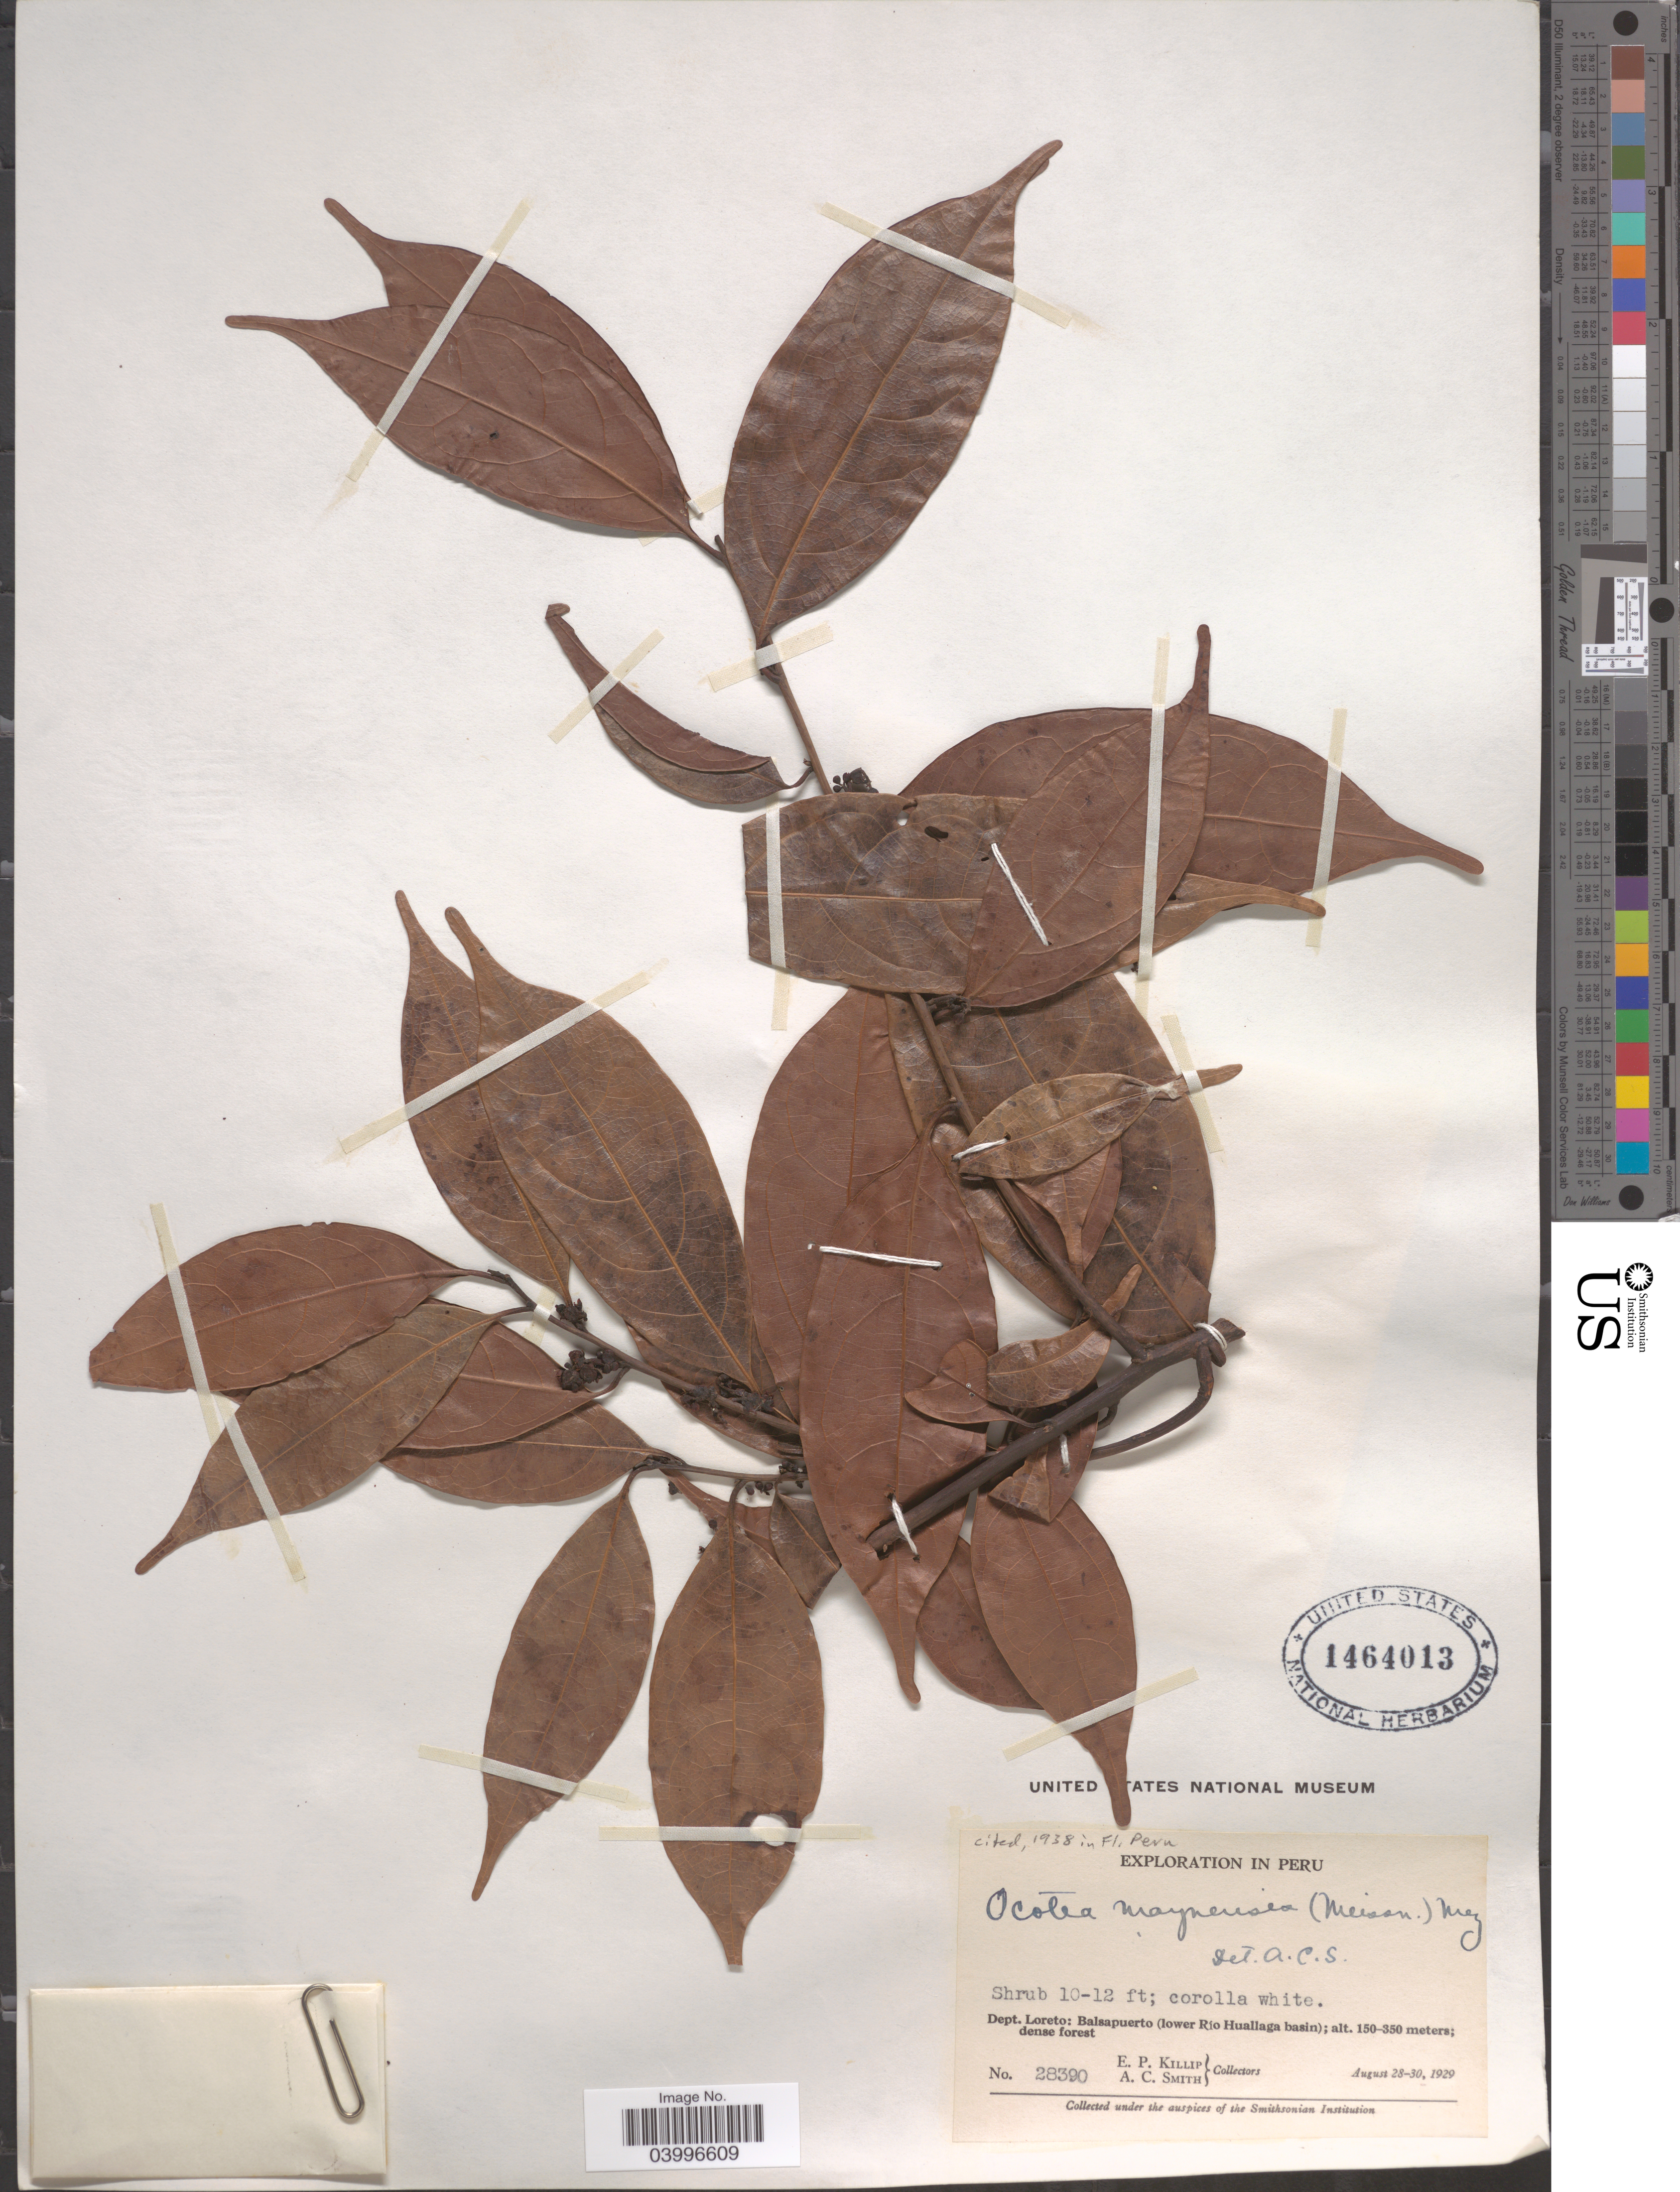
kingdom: Plantae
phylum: Tracheophyta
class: Magnoliopsida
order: Laurales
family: Lauraceae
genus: Ocotea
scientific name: Ocotea maynensis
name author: (Meisn.) Mez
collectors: E. P. Killip & A. C. Smith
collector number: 28390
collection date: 1929-08-28/1929-08-30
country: Peru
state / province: Loreto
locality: Dept. Loreto: Balsapuerto (lower Río Huallaga basin).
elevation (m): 150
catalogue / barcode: US 1464013